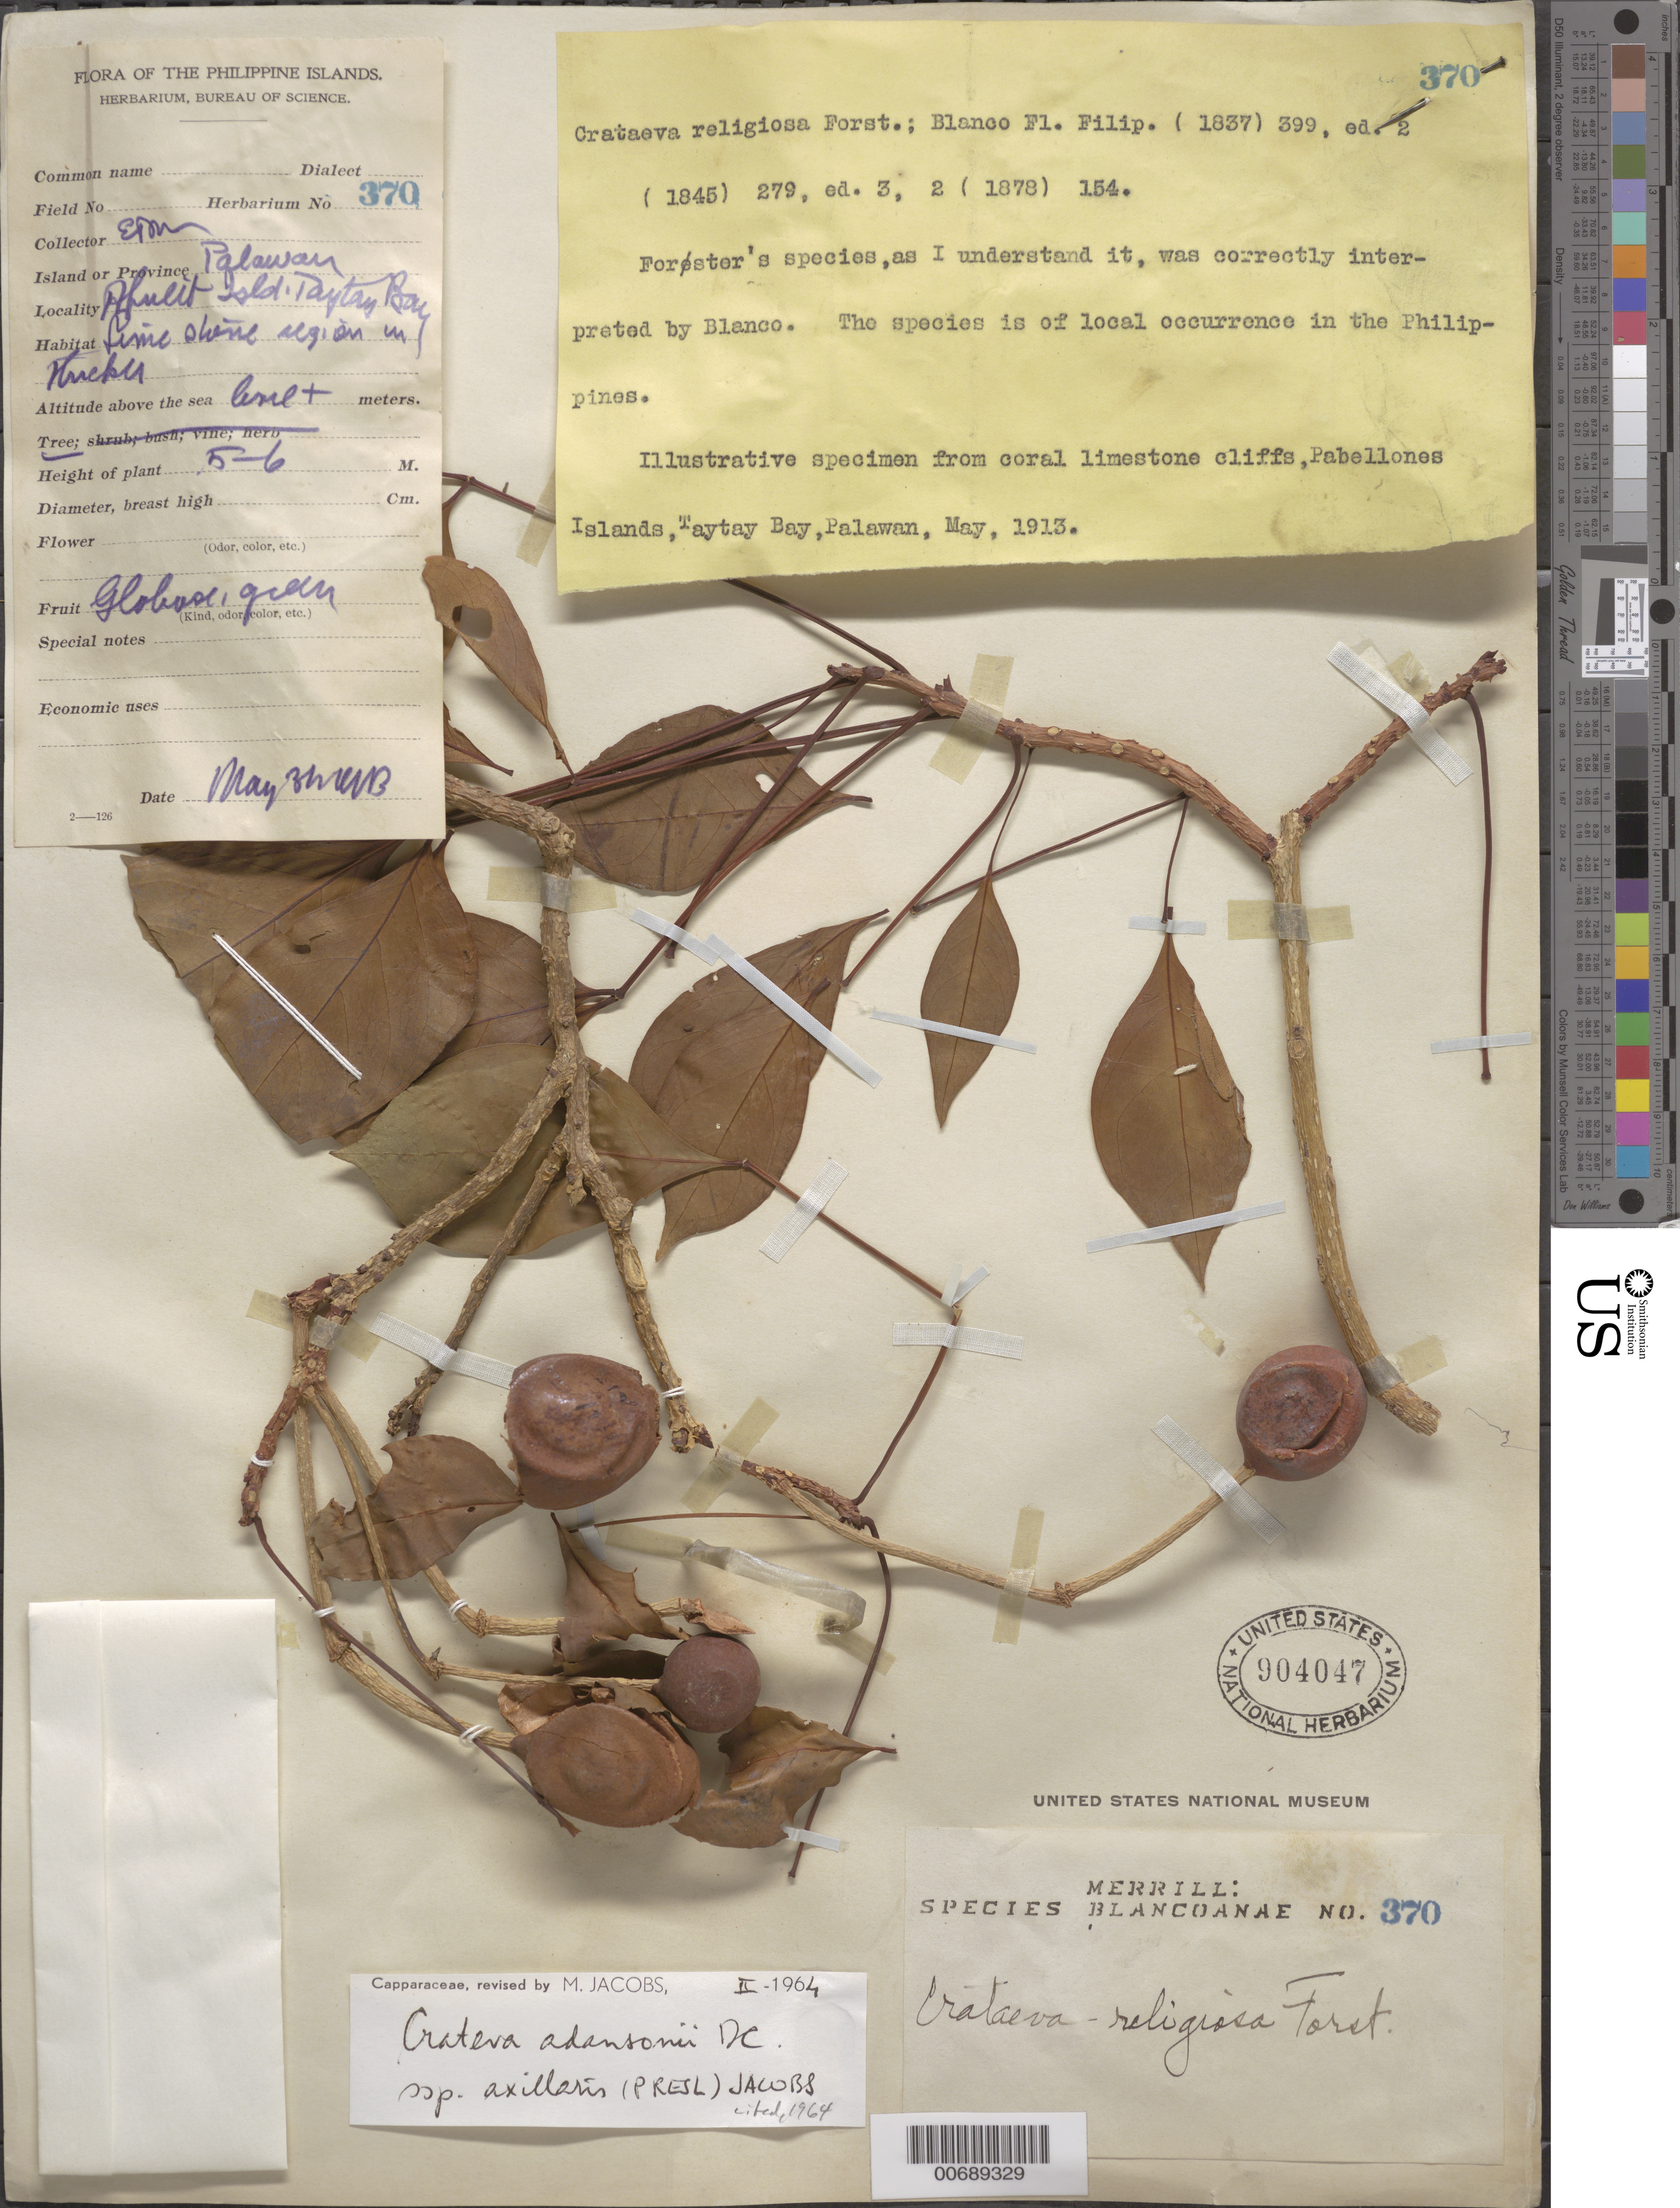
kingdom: Plantae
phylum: Tracheophyta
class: Magnoliopsida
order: Brassicales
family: Capparaceae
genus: Crateva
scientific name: Crateva adansonii subsp. axillaris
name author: (C. Presl) Jacobs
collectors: E. D. Merrill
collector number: Sp. Blancoan. 0370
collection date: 1913-05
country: Philippines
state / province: Mimaropa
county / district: Palawan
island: Palawan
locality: Phulit Isl., Taytay Bay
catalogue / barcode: US 904047